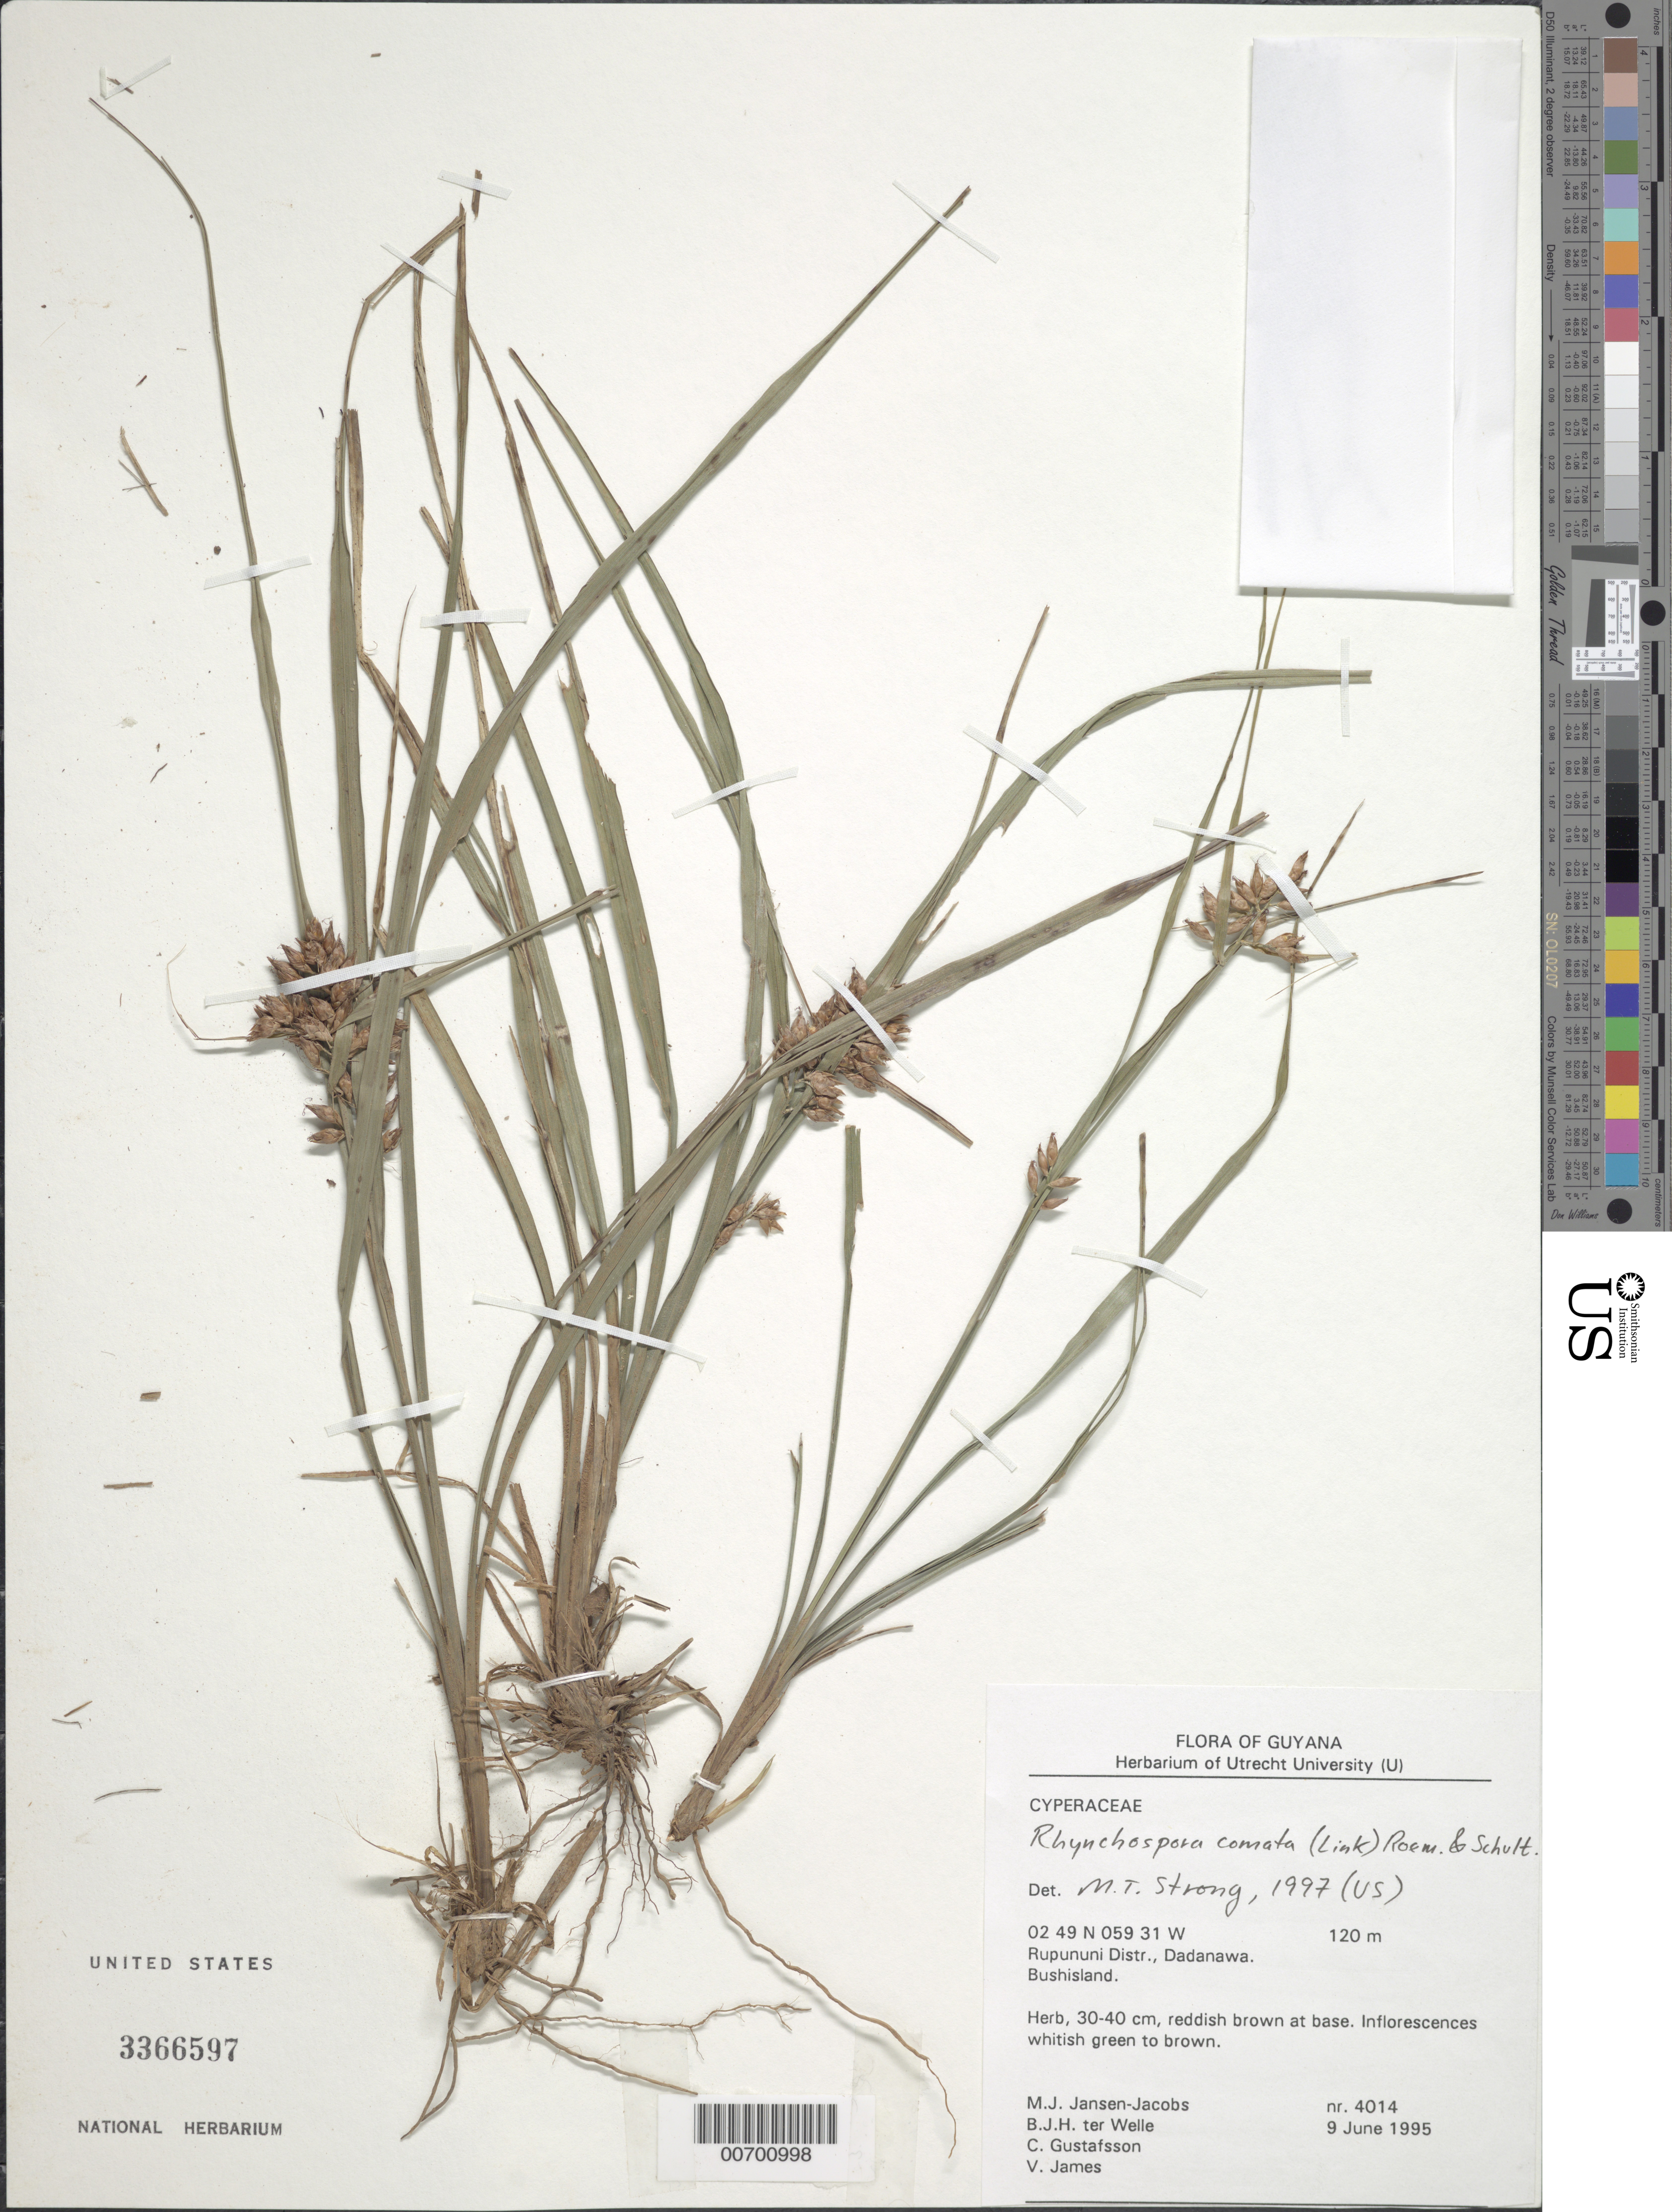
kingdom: Plantae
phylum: Tracheophyta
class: Liliopsida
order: Poales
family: Cyperaceae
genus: Rhynchospora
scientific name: Rhynchospora comata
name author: (Link) Schult.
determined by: Strong, M. T., (US), Smithsonian Institution - National Museum of Natural History (UNITED STATES)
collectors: M. J. Jansen-Jacobs, B. Welle, C. G. Gustafsson & V. James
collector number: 4014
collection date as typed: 9-Jun-95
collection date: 1995-06-09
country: Guyana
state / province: U. Takutu-U. Essequibo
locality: Dadanawa, Rupununi River, Rupununi District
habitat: Bush island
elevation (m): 120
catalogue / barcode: US 3366597